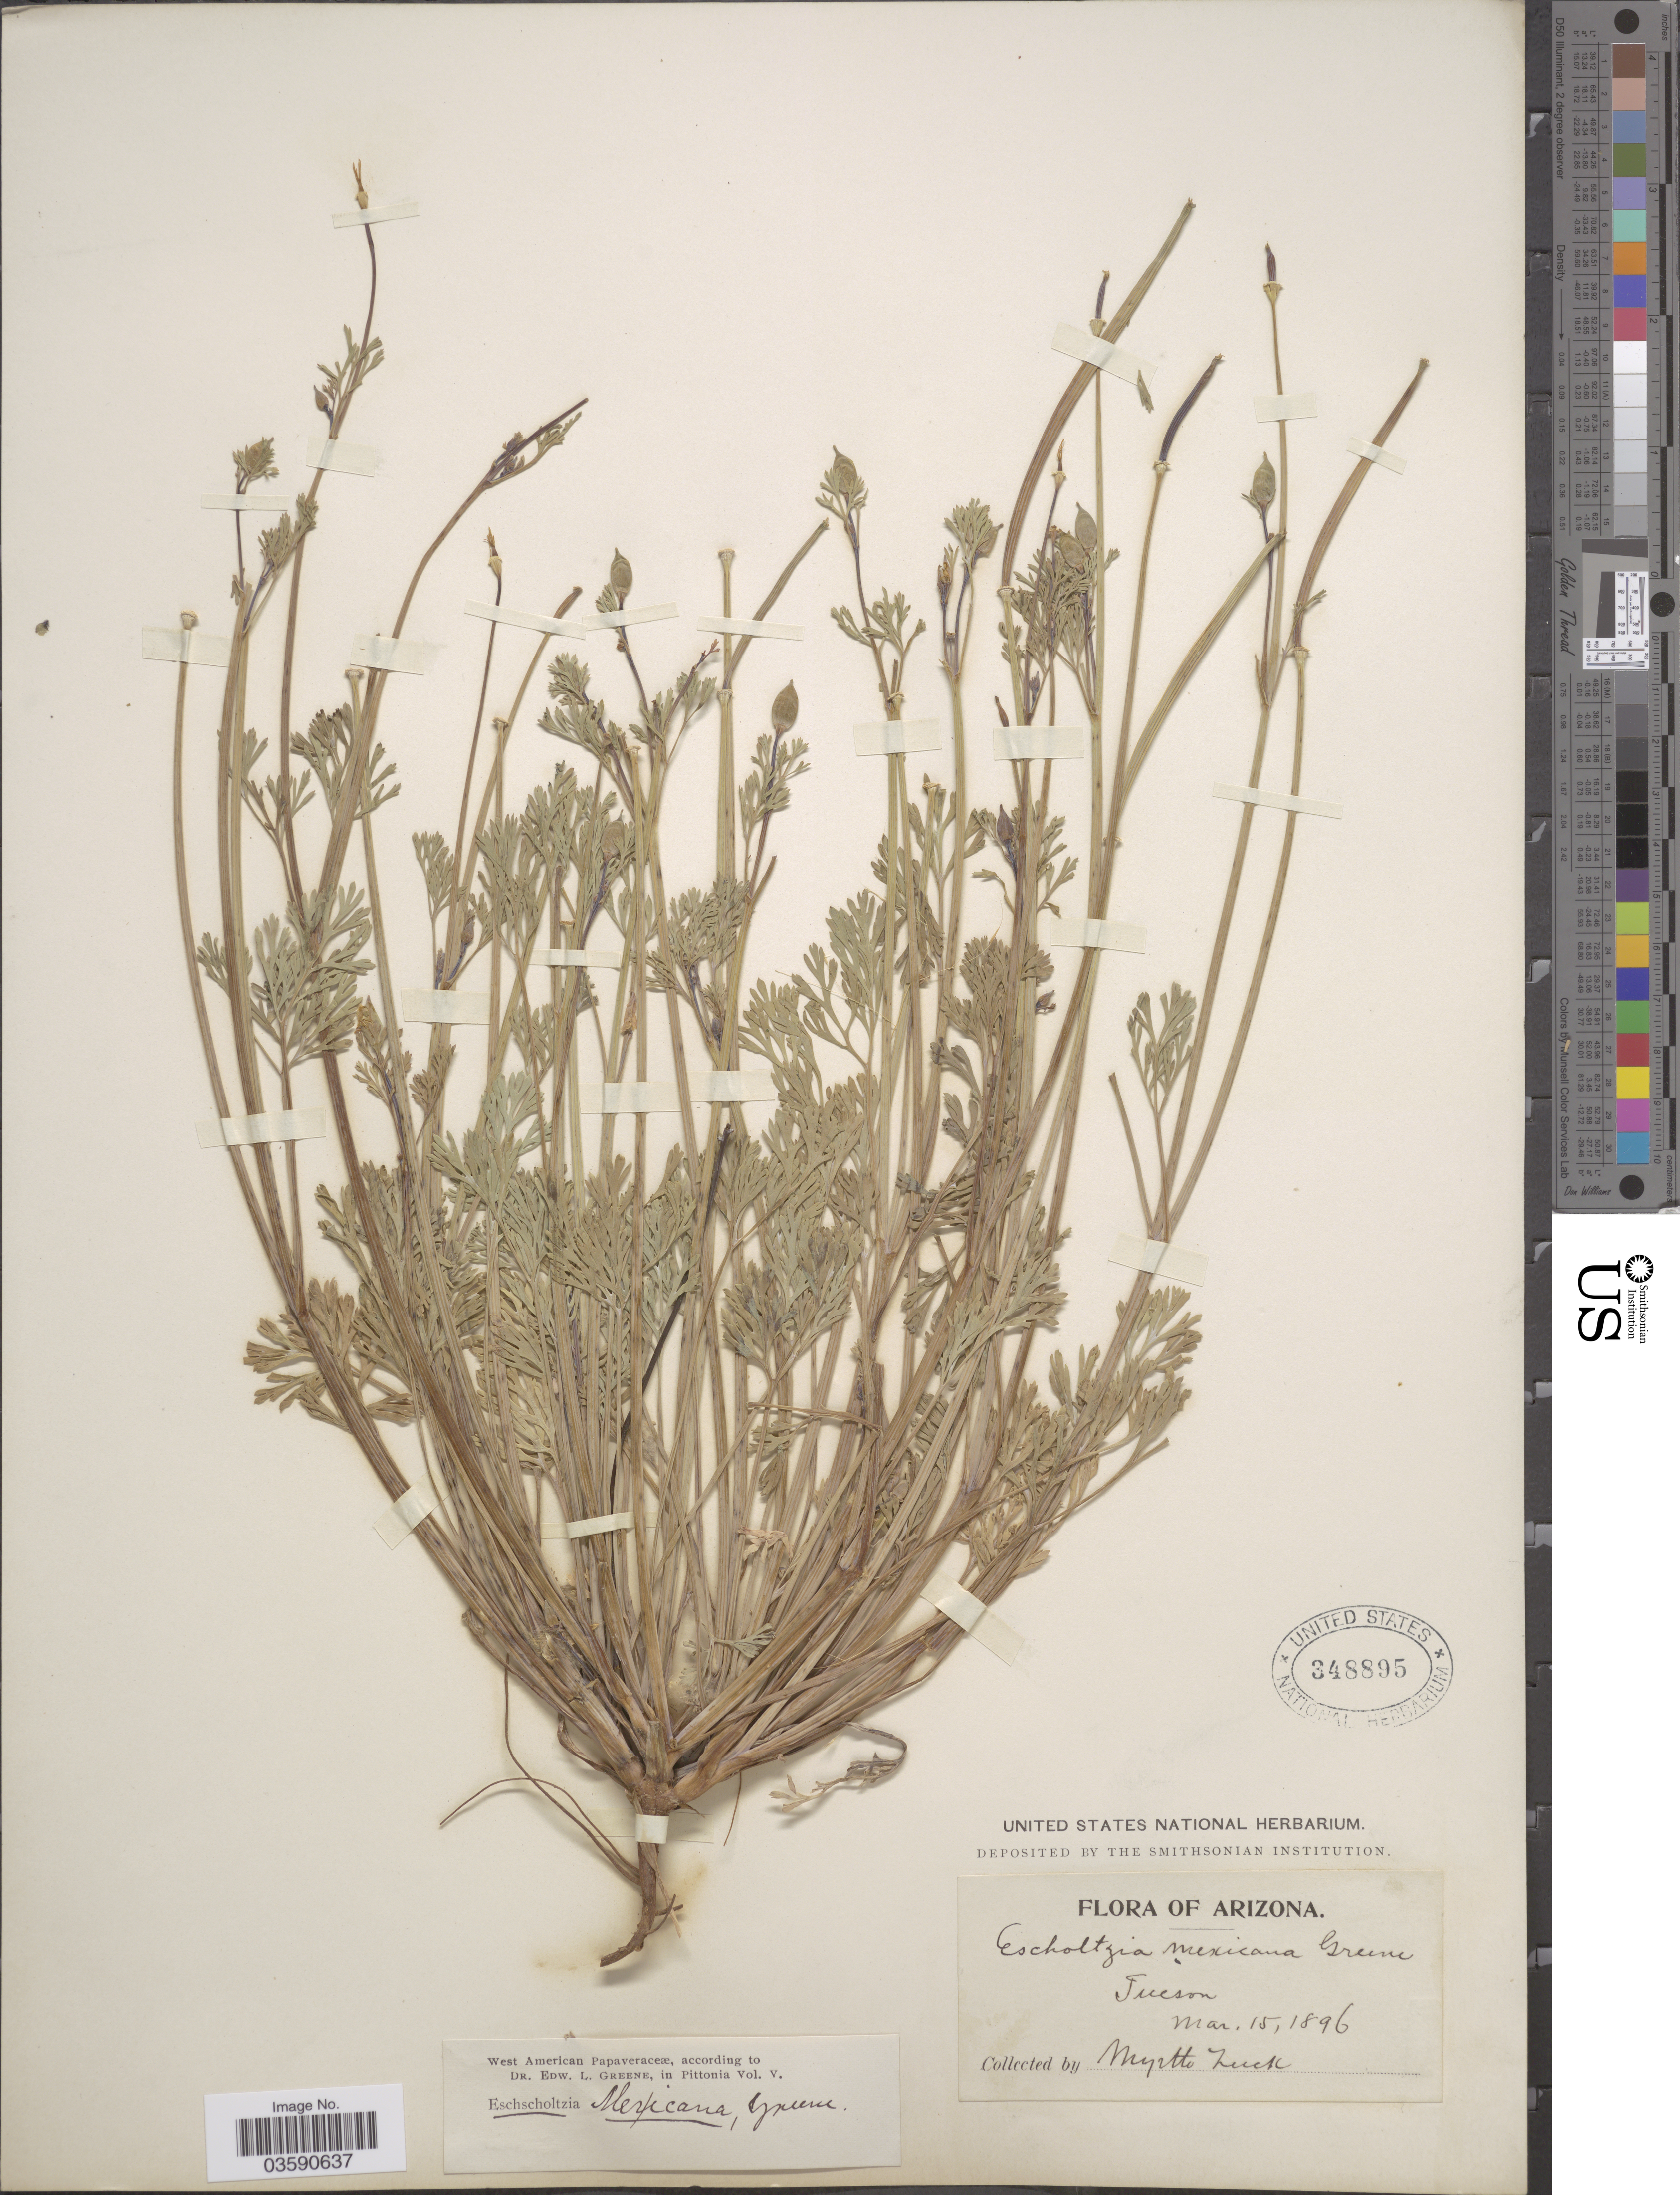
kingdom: Plantae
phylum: Tracheophyta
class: Magnoliopsida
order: Ranunculales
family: Papaveraceae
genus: Eschscholzia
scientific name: Eschscholzia mexicana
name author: Greene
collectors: M. Zuck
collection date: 1896-03-15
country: United States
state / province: Arizona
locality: Tucson.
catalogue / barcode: US 348895